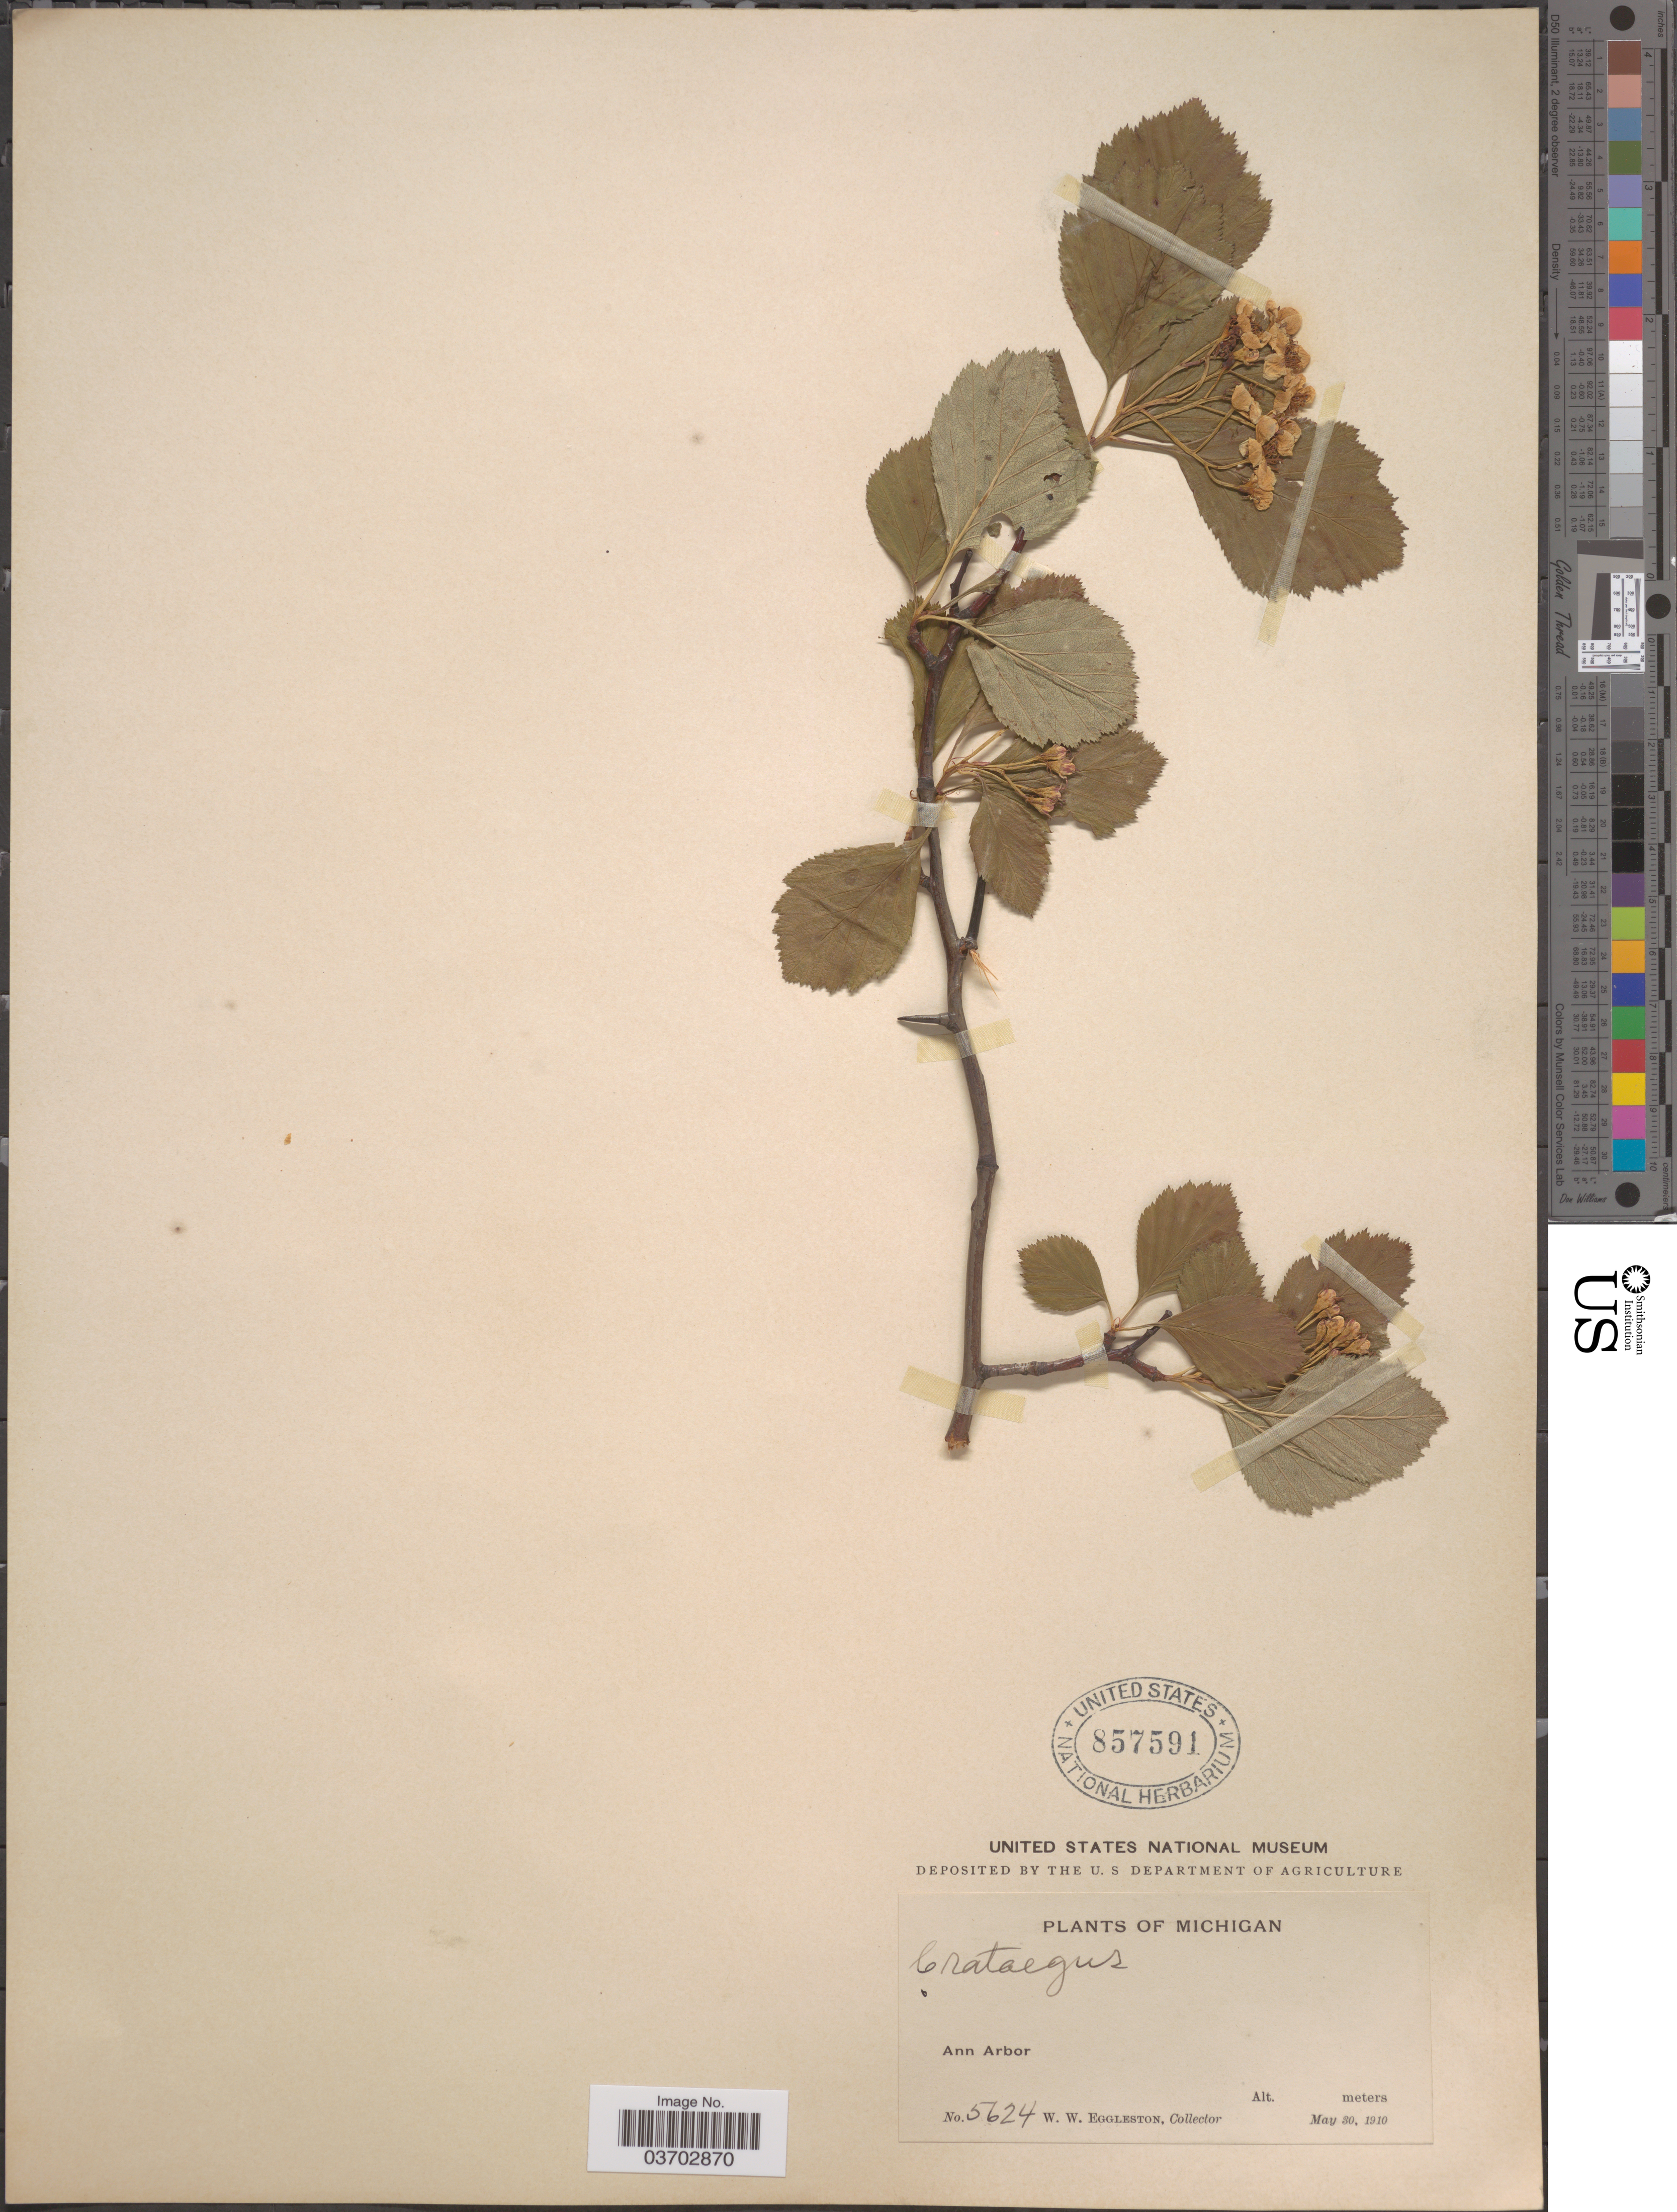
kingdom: Plantae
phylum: Tracheophyta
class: Magnoliopsida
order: Rosales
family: Rosaceae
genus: Crataegus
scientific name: Crataegus sp.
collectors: W. W. Eggleston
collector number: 5624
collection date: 1910-05-30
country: United States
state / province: Michigan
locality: Ann Arbor.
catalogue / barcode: US 857591